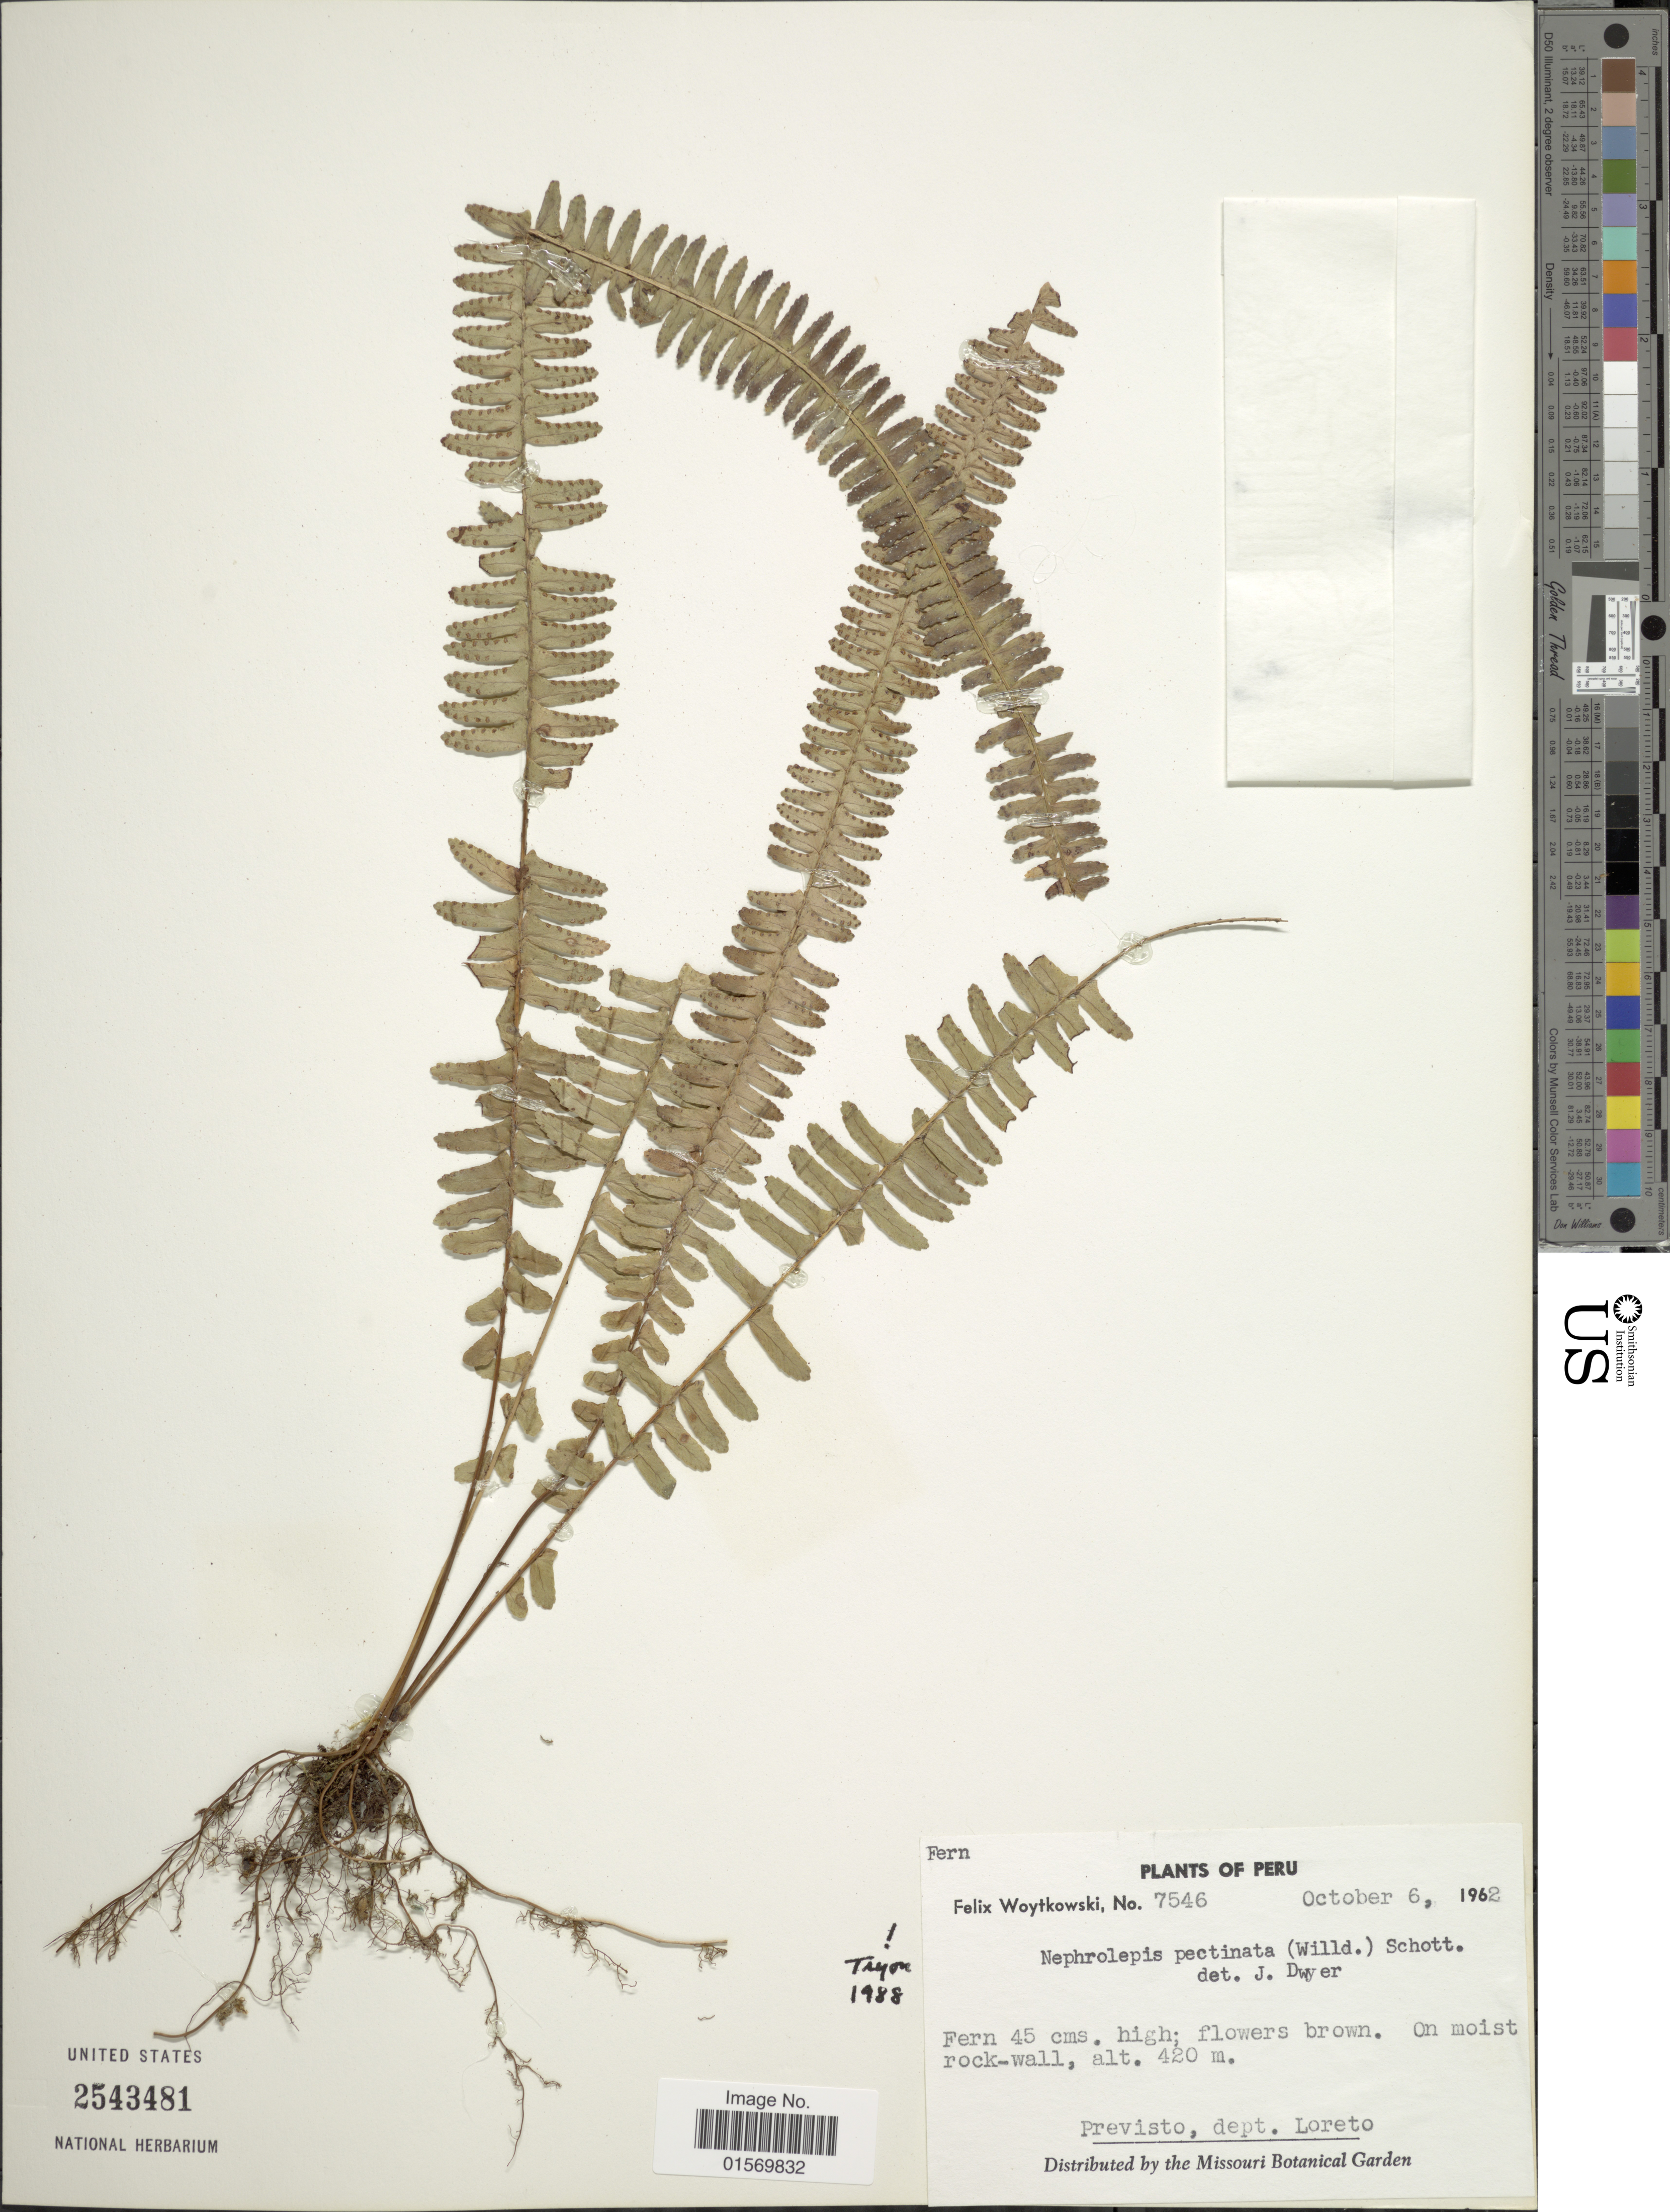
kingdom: Plantae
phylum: Tracheophyta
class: Polypodiopsida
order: Polypodiales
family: Nephrolepidaceae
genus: Nephrolepis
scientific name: Nephrolepis pectinata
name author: (Willd.) Schott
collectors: F. Woytkowski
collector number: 7546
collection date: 1962-10-06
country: Peru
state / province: Loreto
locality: Previsto, on moist rock-wall.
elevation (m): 420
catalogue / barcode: US 2543481